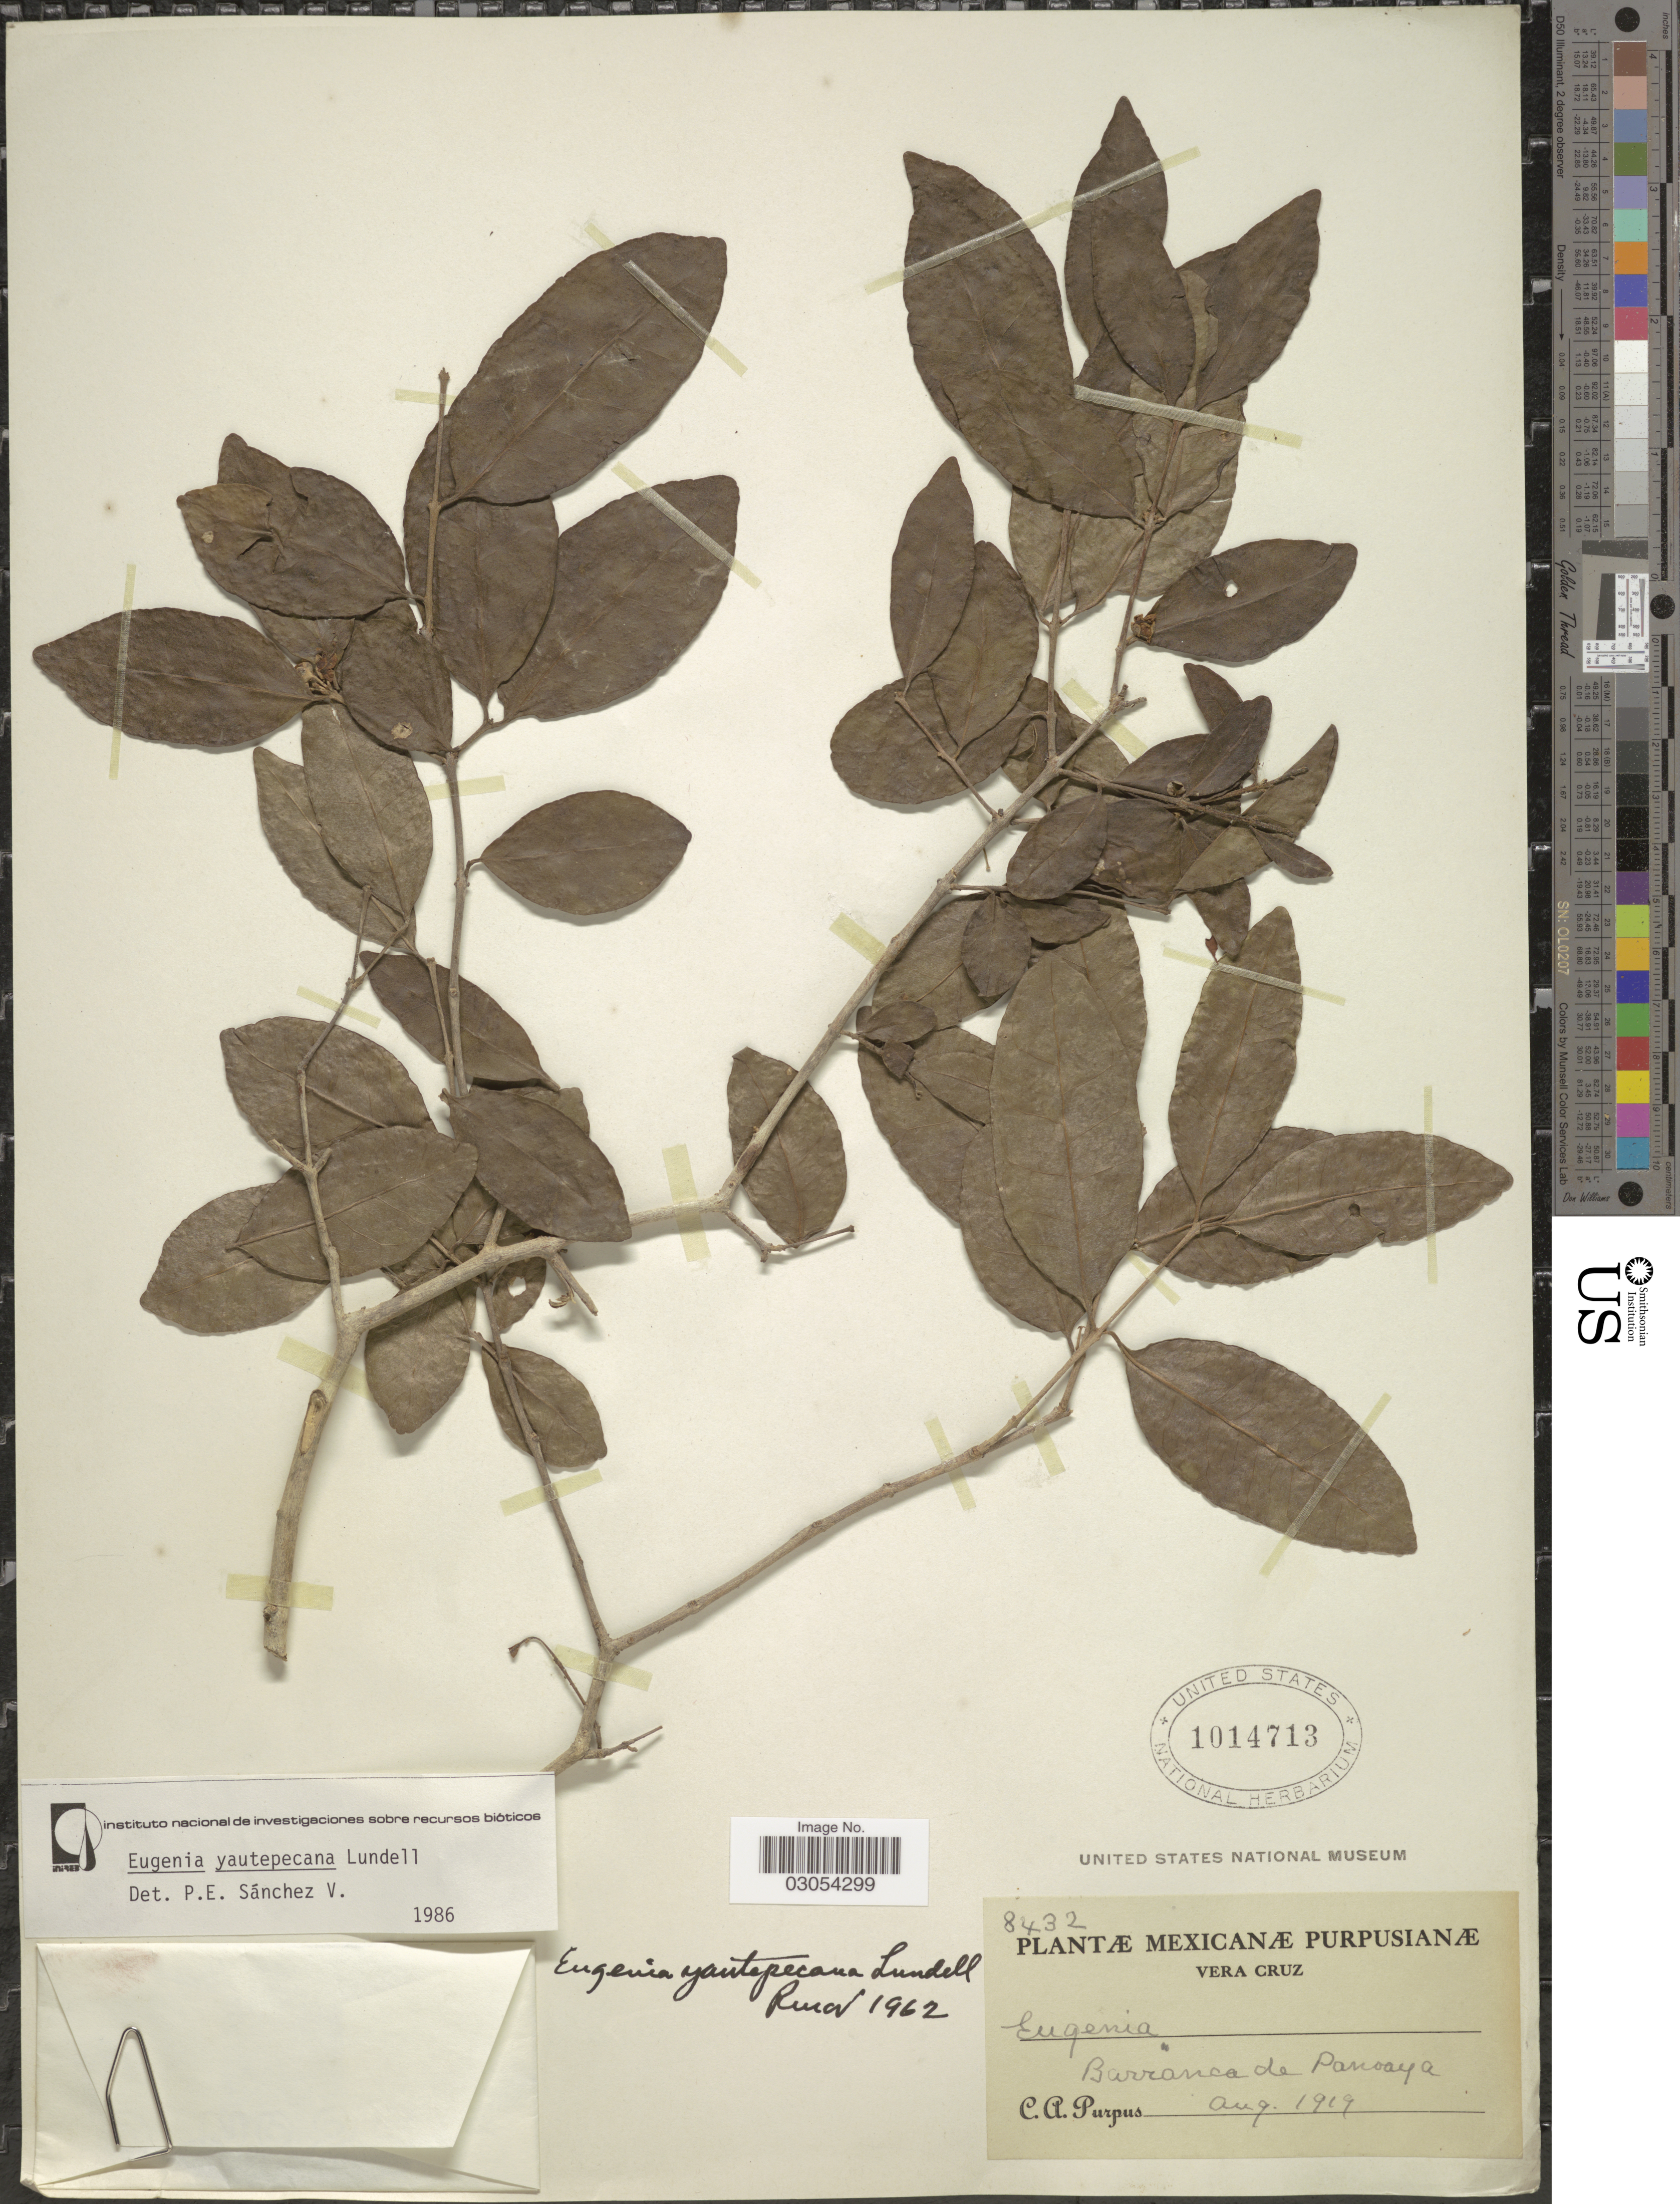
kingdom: Plantae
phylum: Tracheophyta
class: Magnoliopsida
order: Myrtales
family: Myrtaceae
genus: Eugenia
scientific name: Eugenia yautepecana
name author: Lundell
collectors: C. A. Purpus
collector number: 8432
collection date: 1919-08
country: Mexico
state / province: Veracruz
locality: Vera Cruz. Barranca de Panoaya.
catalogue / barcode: US 1014713